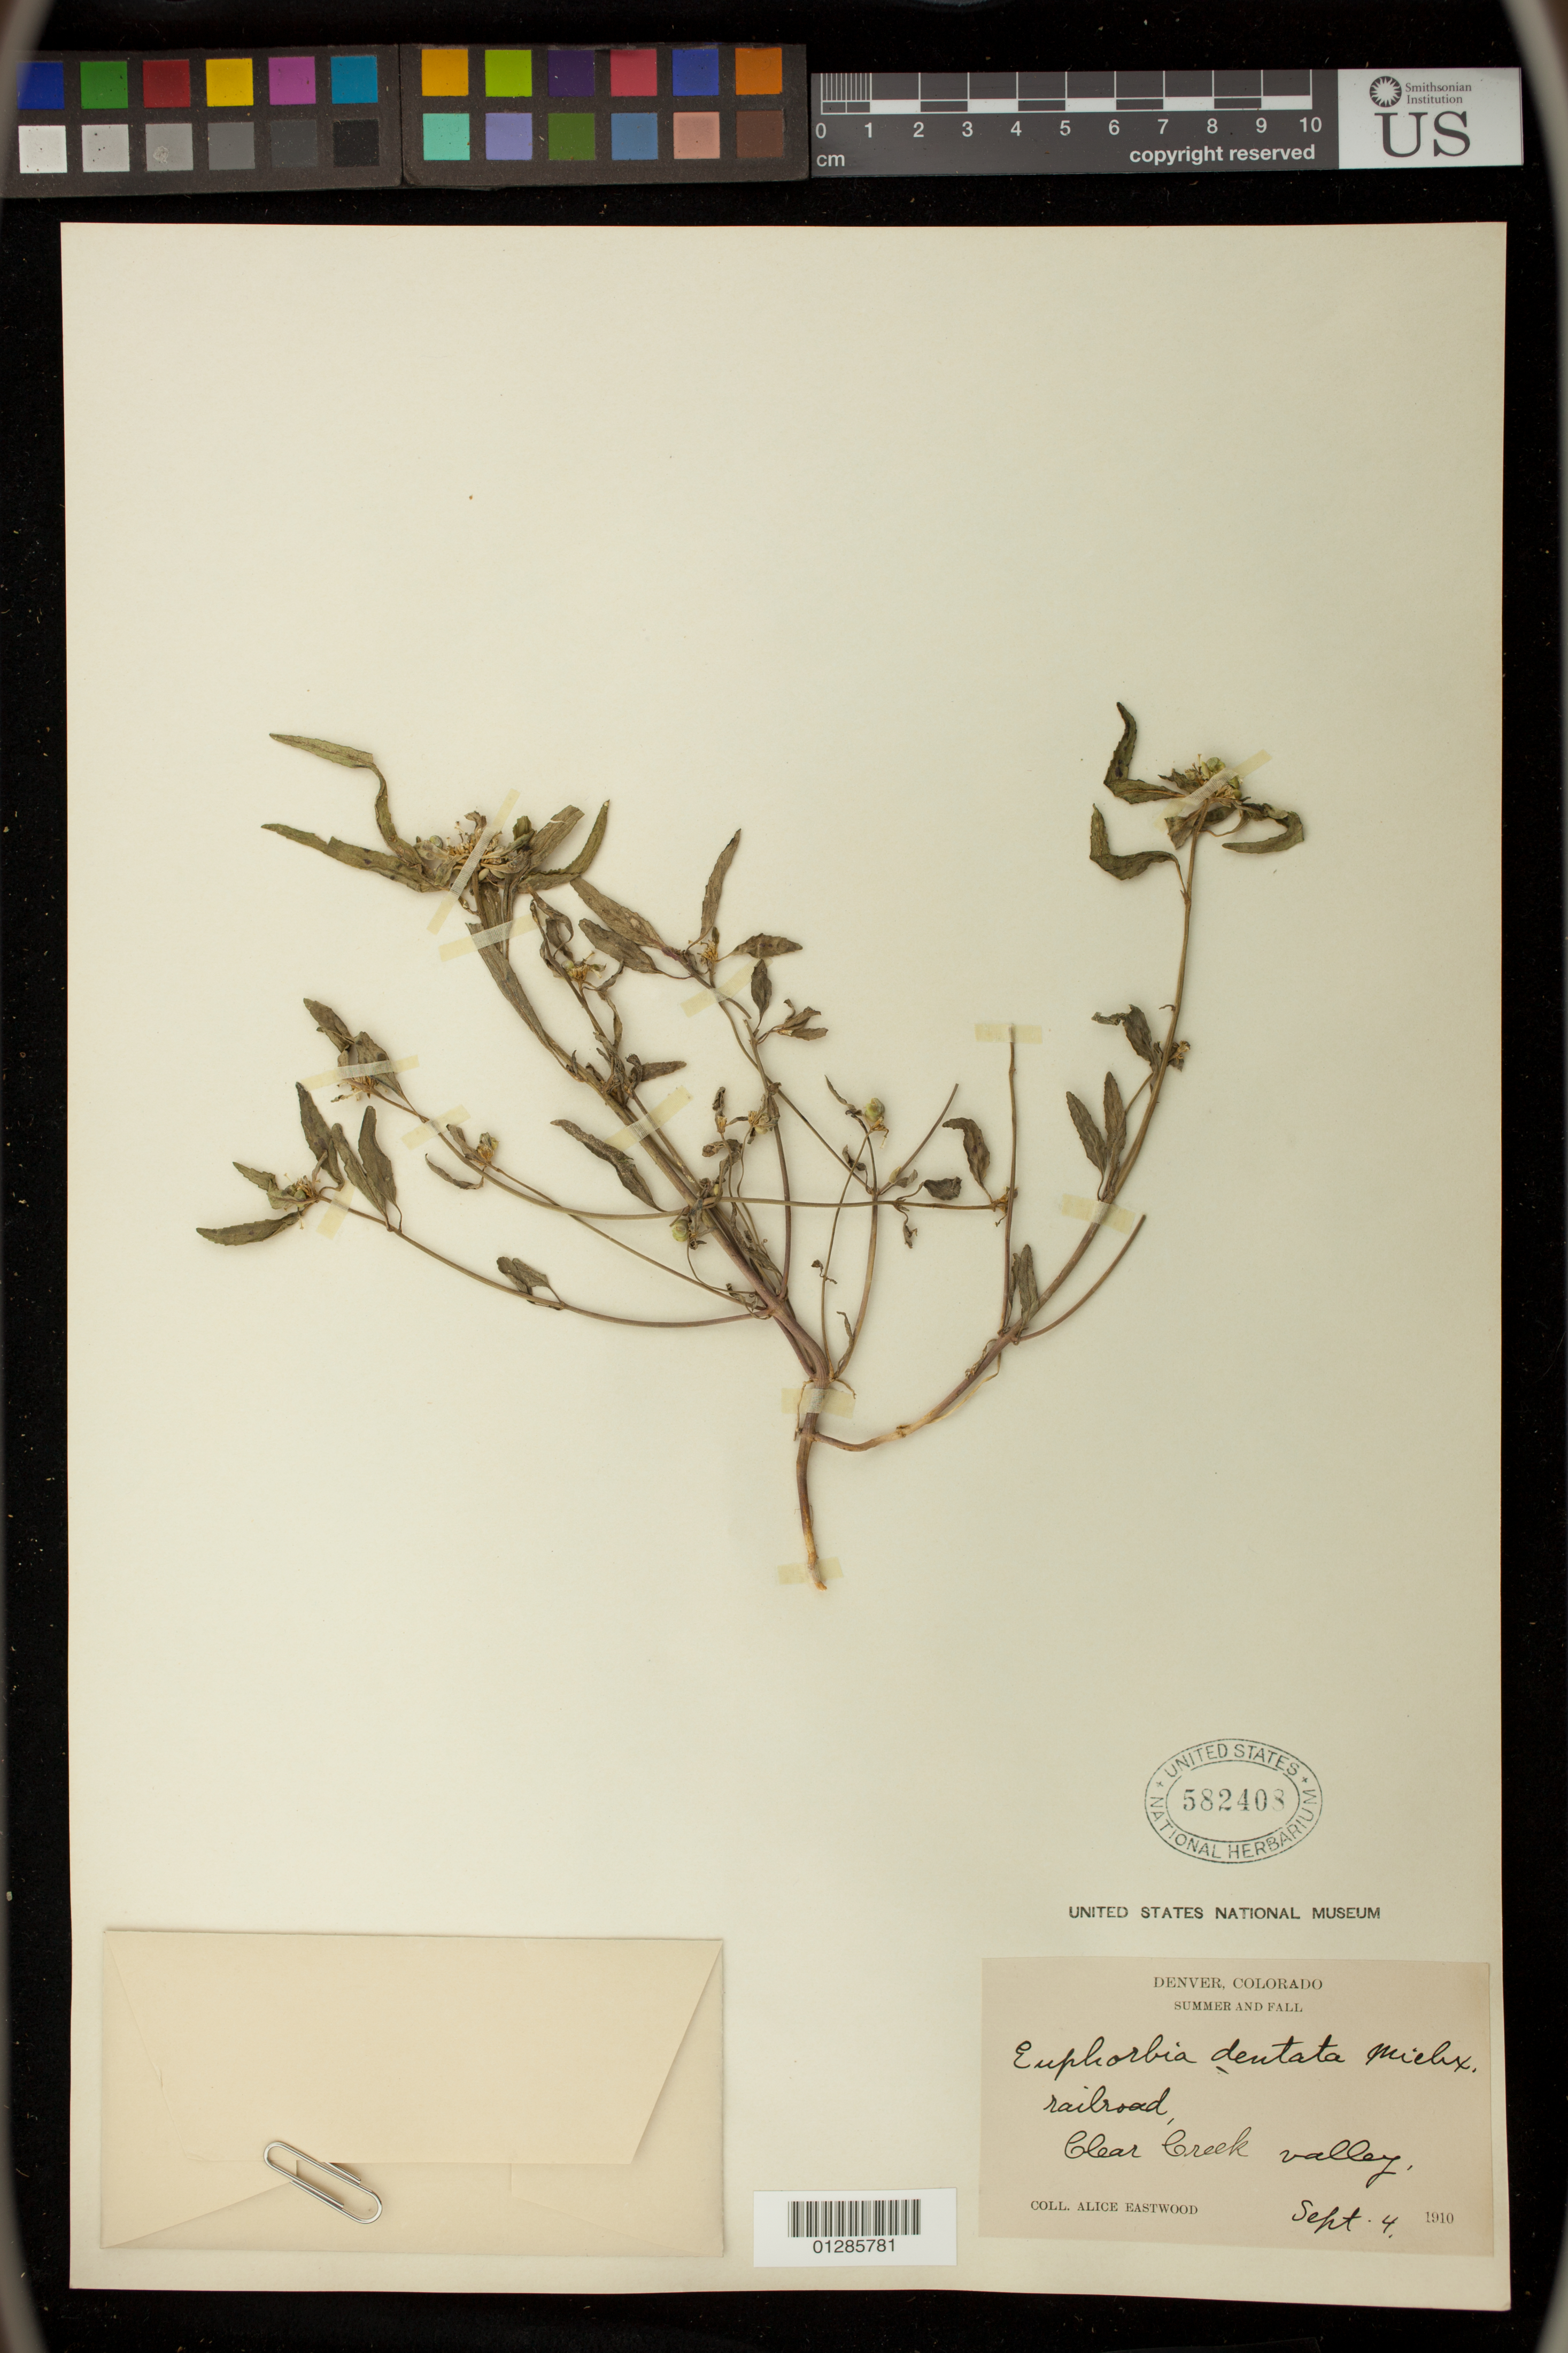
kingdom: Plantae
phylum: Tracheophyta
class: Magnoliopsida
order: Malpighiales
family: Euphorbiaceae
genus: Euphorbia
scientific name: Euphorbia dentata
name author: Michx.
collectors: A. Eastwood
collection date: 1910-09-04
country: United States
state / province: Colorado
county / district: Clear Creek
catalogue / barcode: US 582408